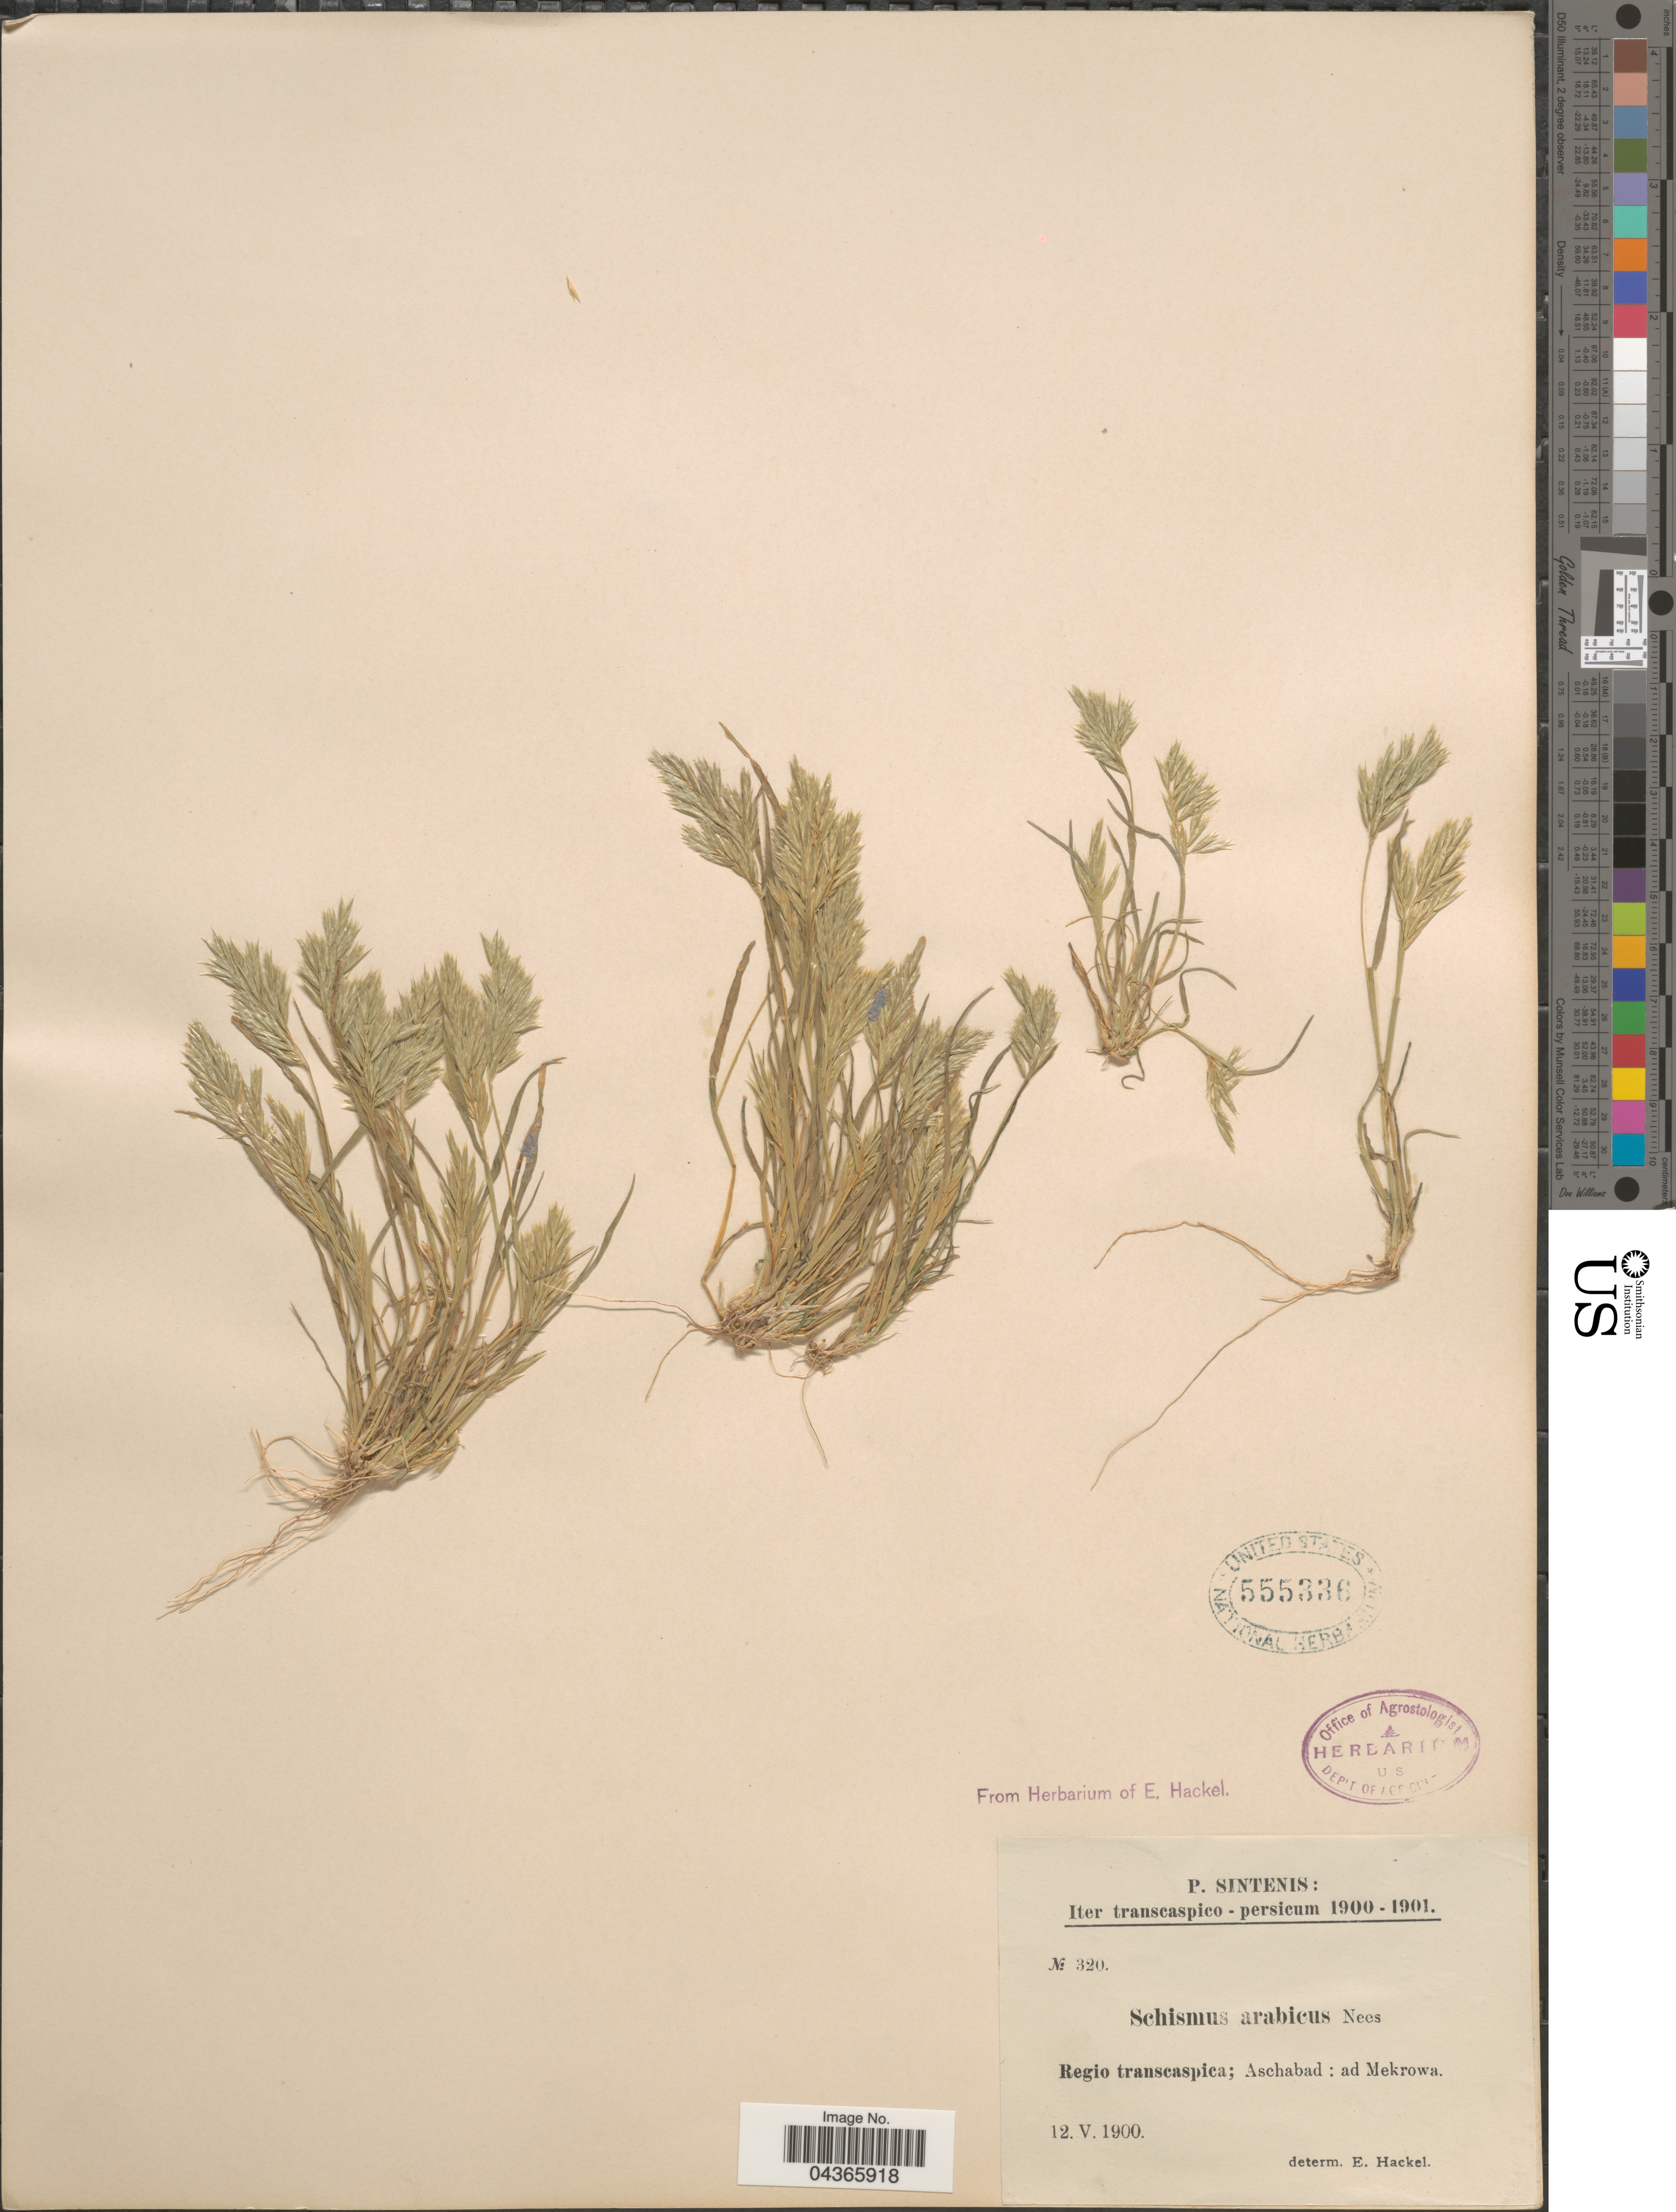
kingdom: Plantae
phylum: Tracheophyta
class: Liliopsida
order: Poales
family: Poaceae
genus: Schismus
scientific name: Schismus arabicus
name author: Nees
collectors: P. Sintenis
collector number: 320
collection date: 1900-05-12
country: Iran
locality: Iter transcaspico - persicum 1900 - 1901. Regio transcaspica; Aschabad: ad Mekrowa.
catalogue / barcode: US 555336